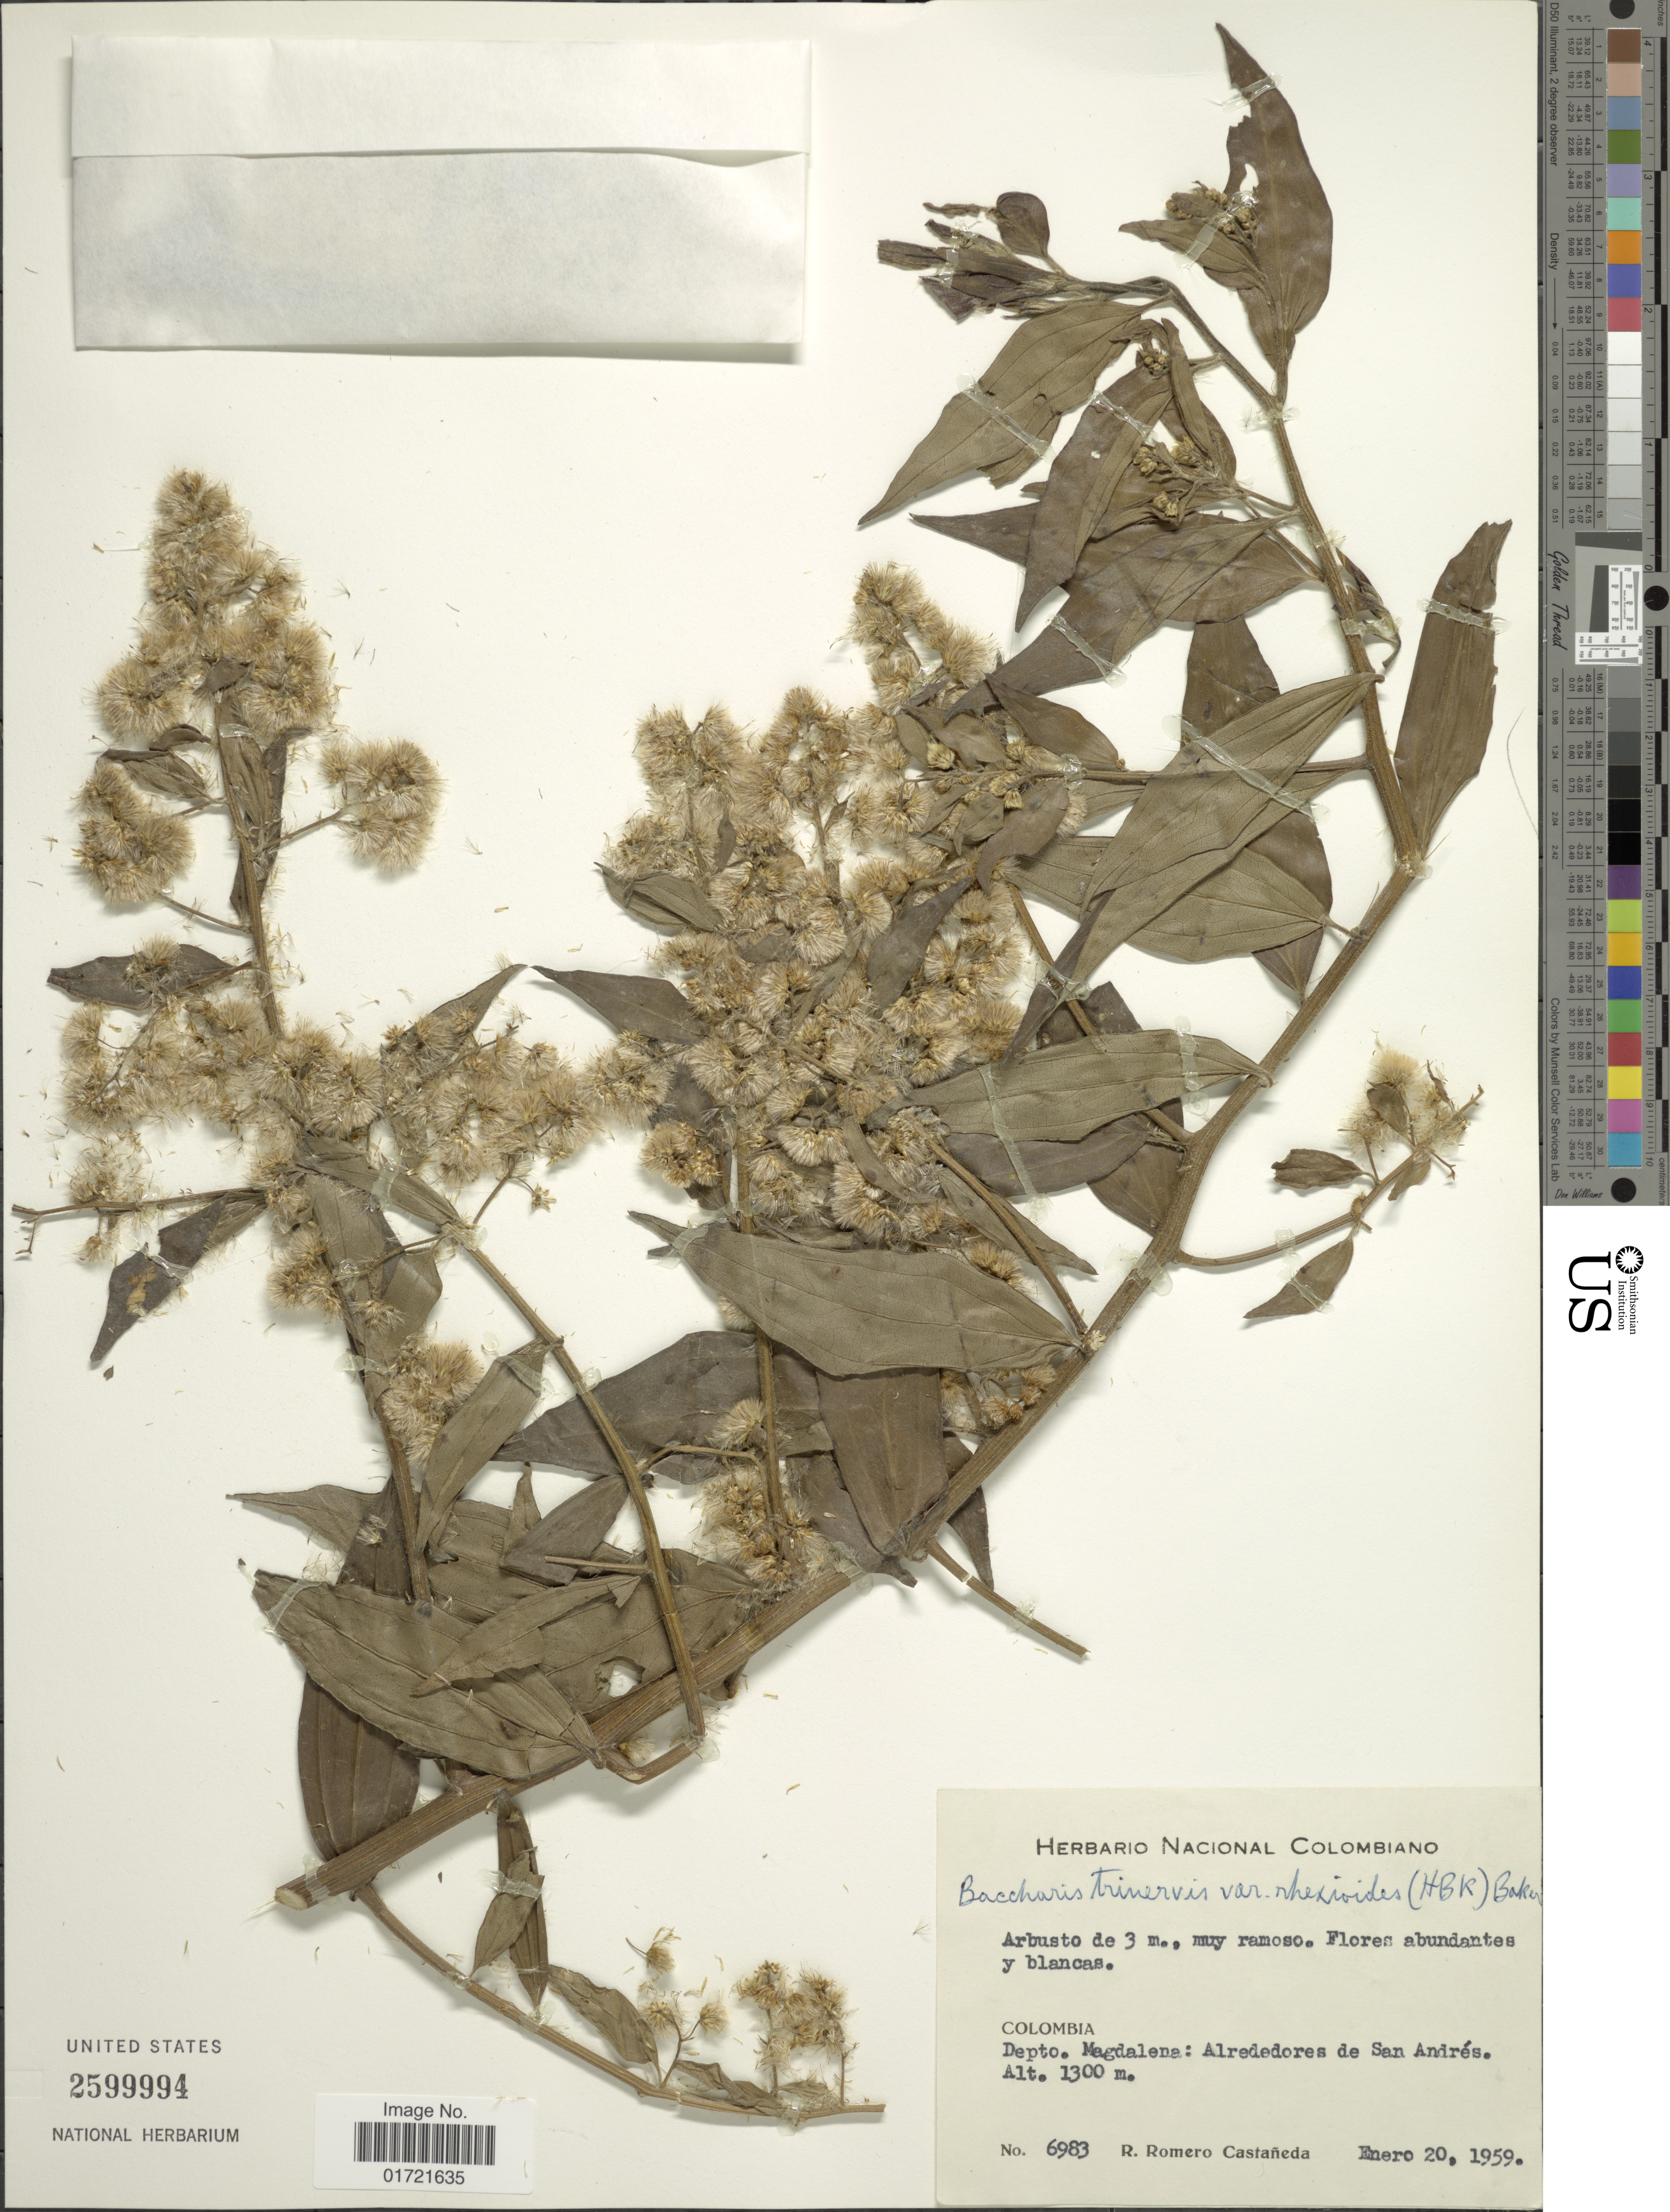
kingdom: Plantae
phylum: Tracheophyta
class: Magnoliopsida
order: Asterales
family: Asteraceae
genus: Baccharis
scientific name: Baccharis trinervis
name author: (Lam.) Pers.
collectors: R. Romero Castañeda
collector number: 6983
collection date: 1959-01-20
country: Colombia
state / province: Magdalena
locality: Depto. Magdalena: Alrededores de San Andres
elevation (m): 1300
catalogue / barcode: US 2599994